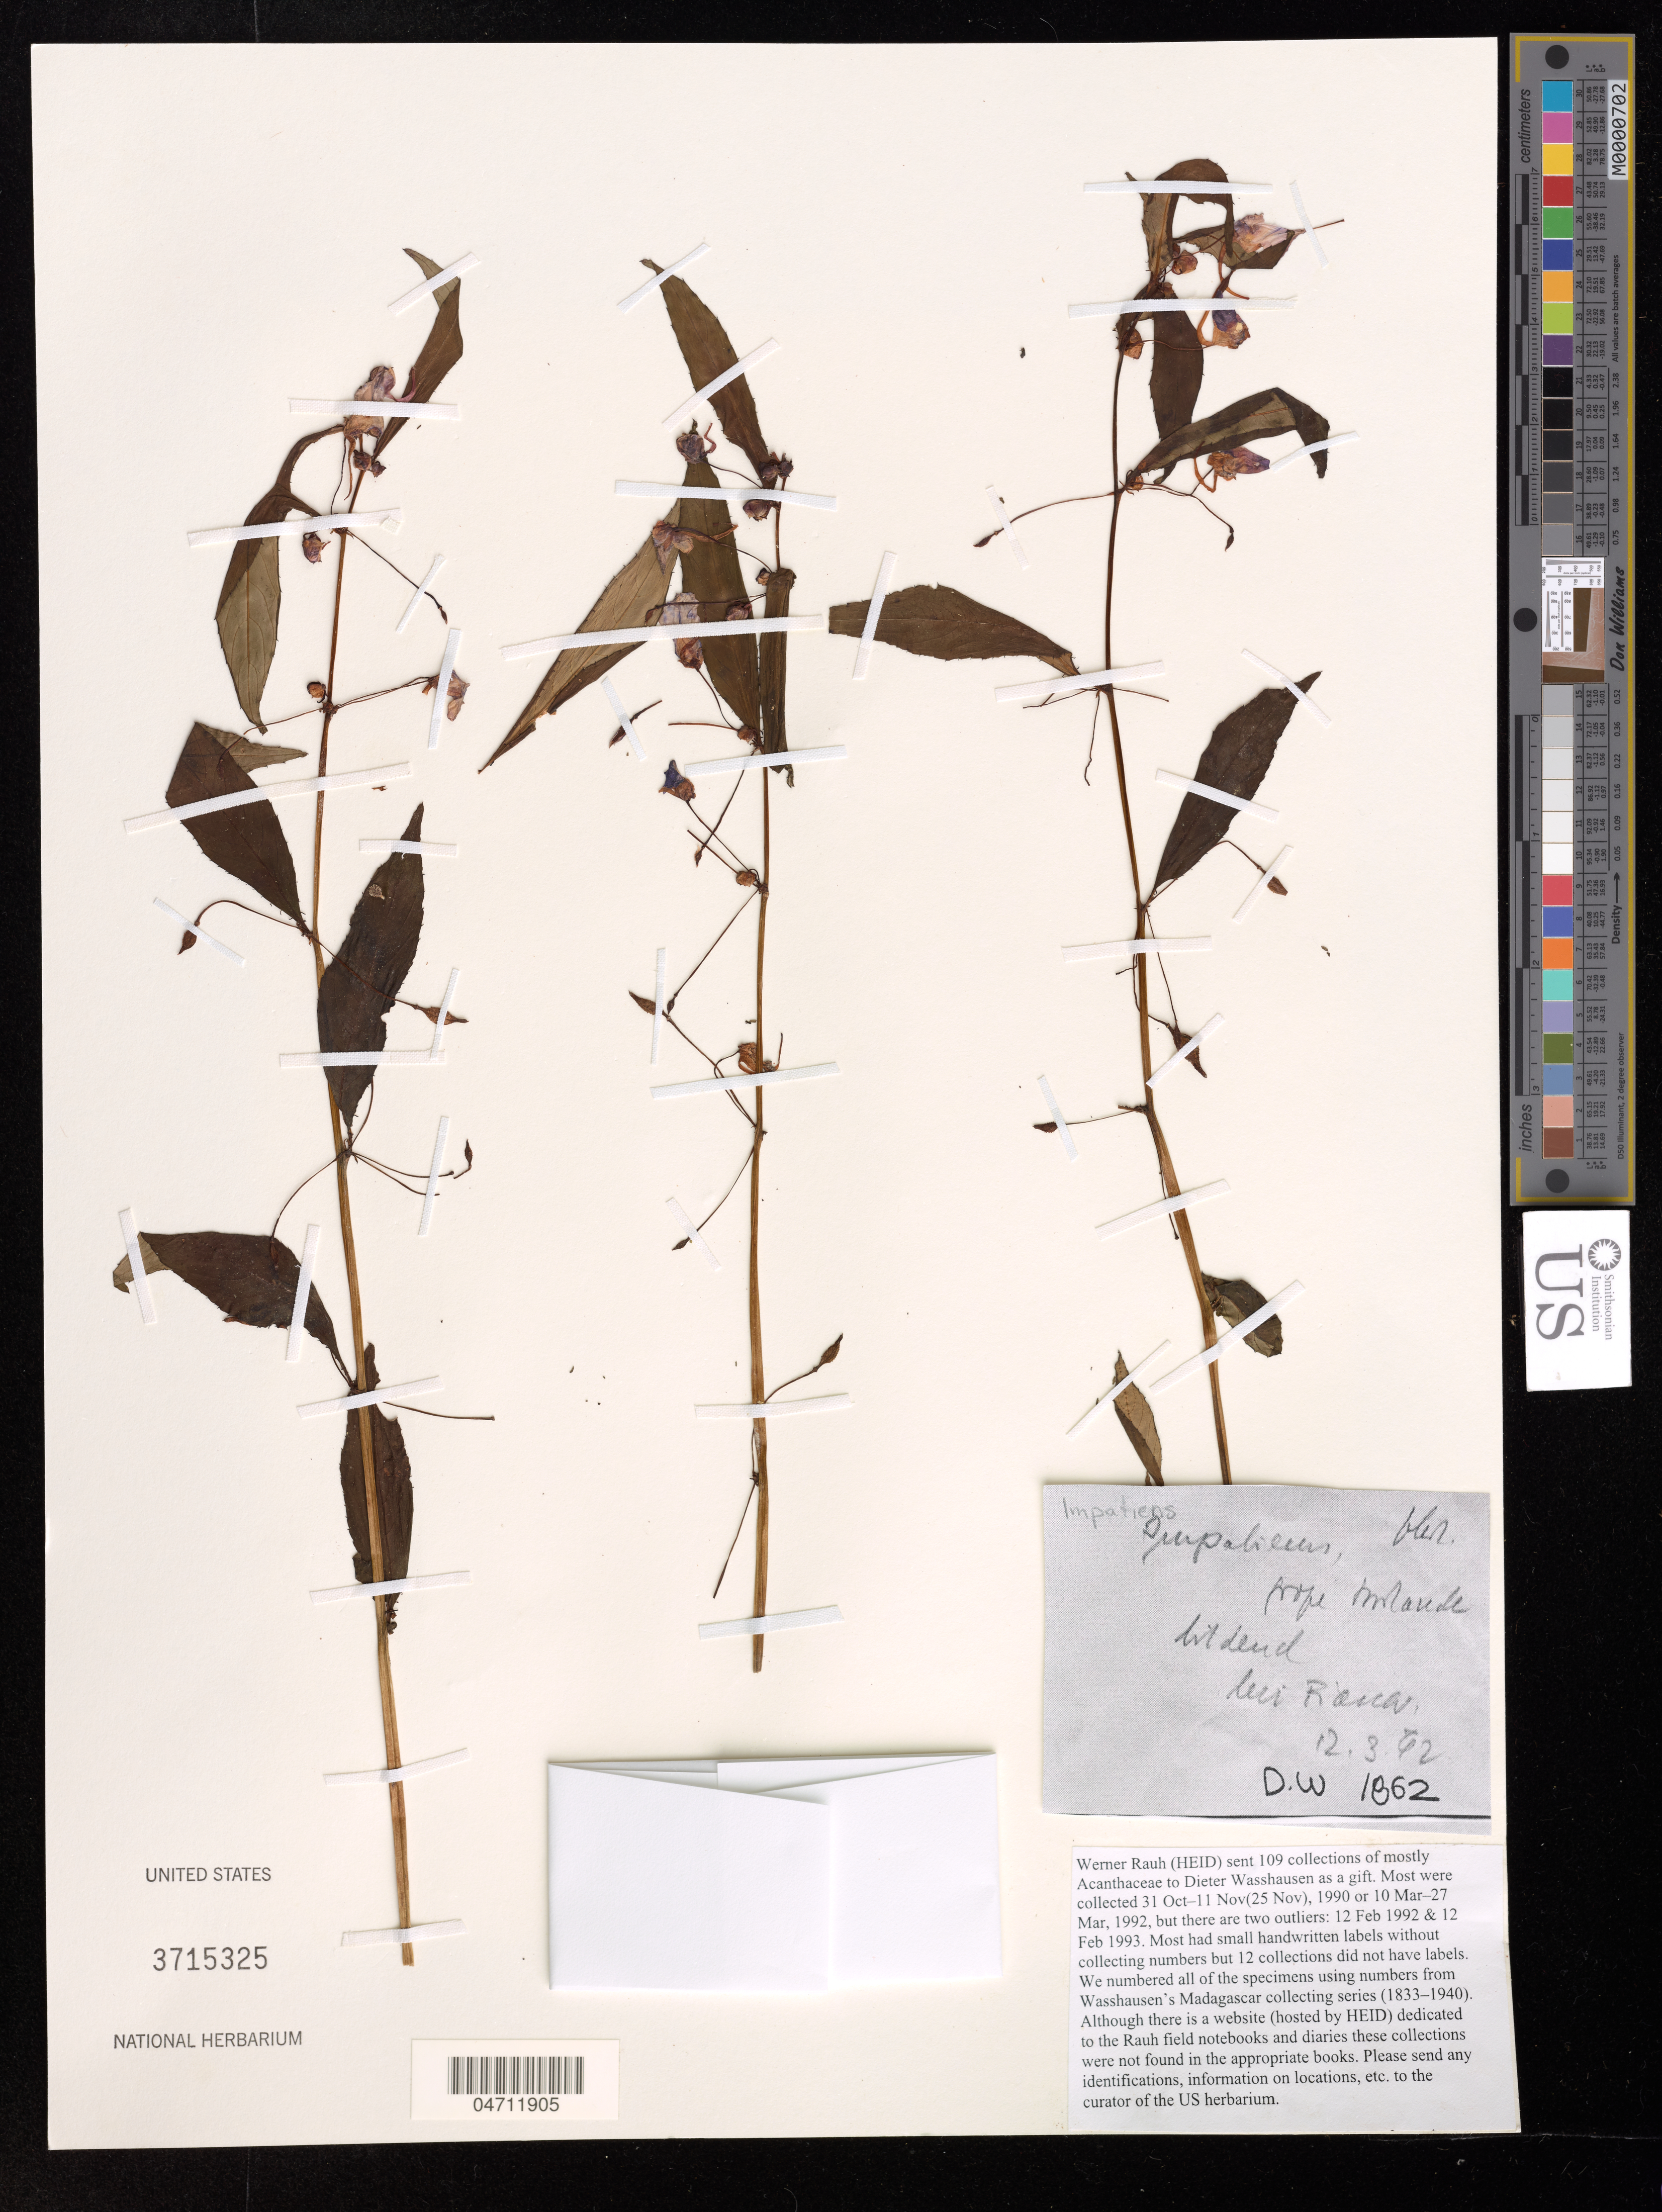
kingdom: Plantae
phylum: Tracheophyta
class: Magnoliopsida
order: Ericales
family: Balsaminaceae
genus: Impatiens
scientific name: Impatiens sp.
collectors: W. Rauh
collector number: DW 1862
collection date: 1992-03-12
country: Madagascar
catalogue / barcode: US 3715325